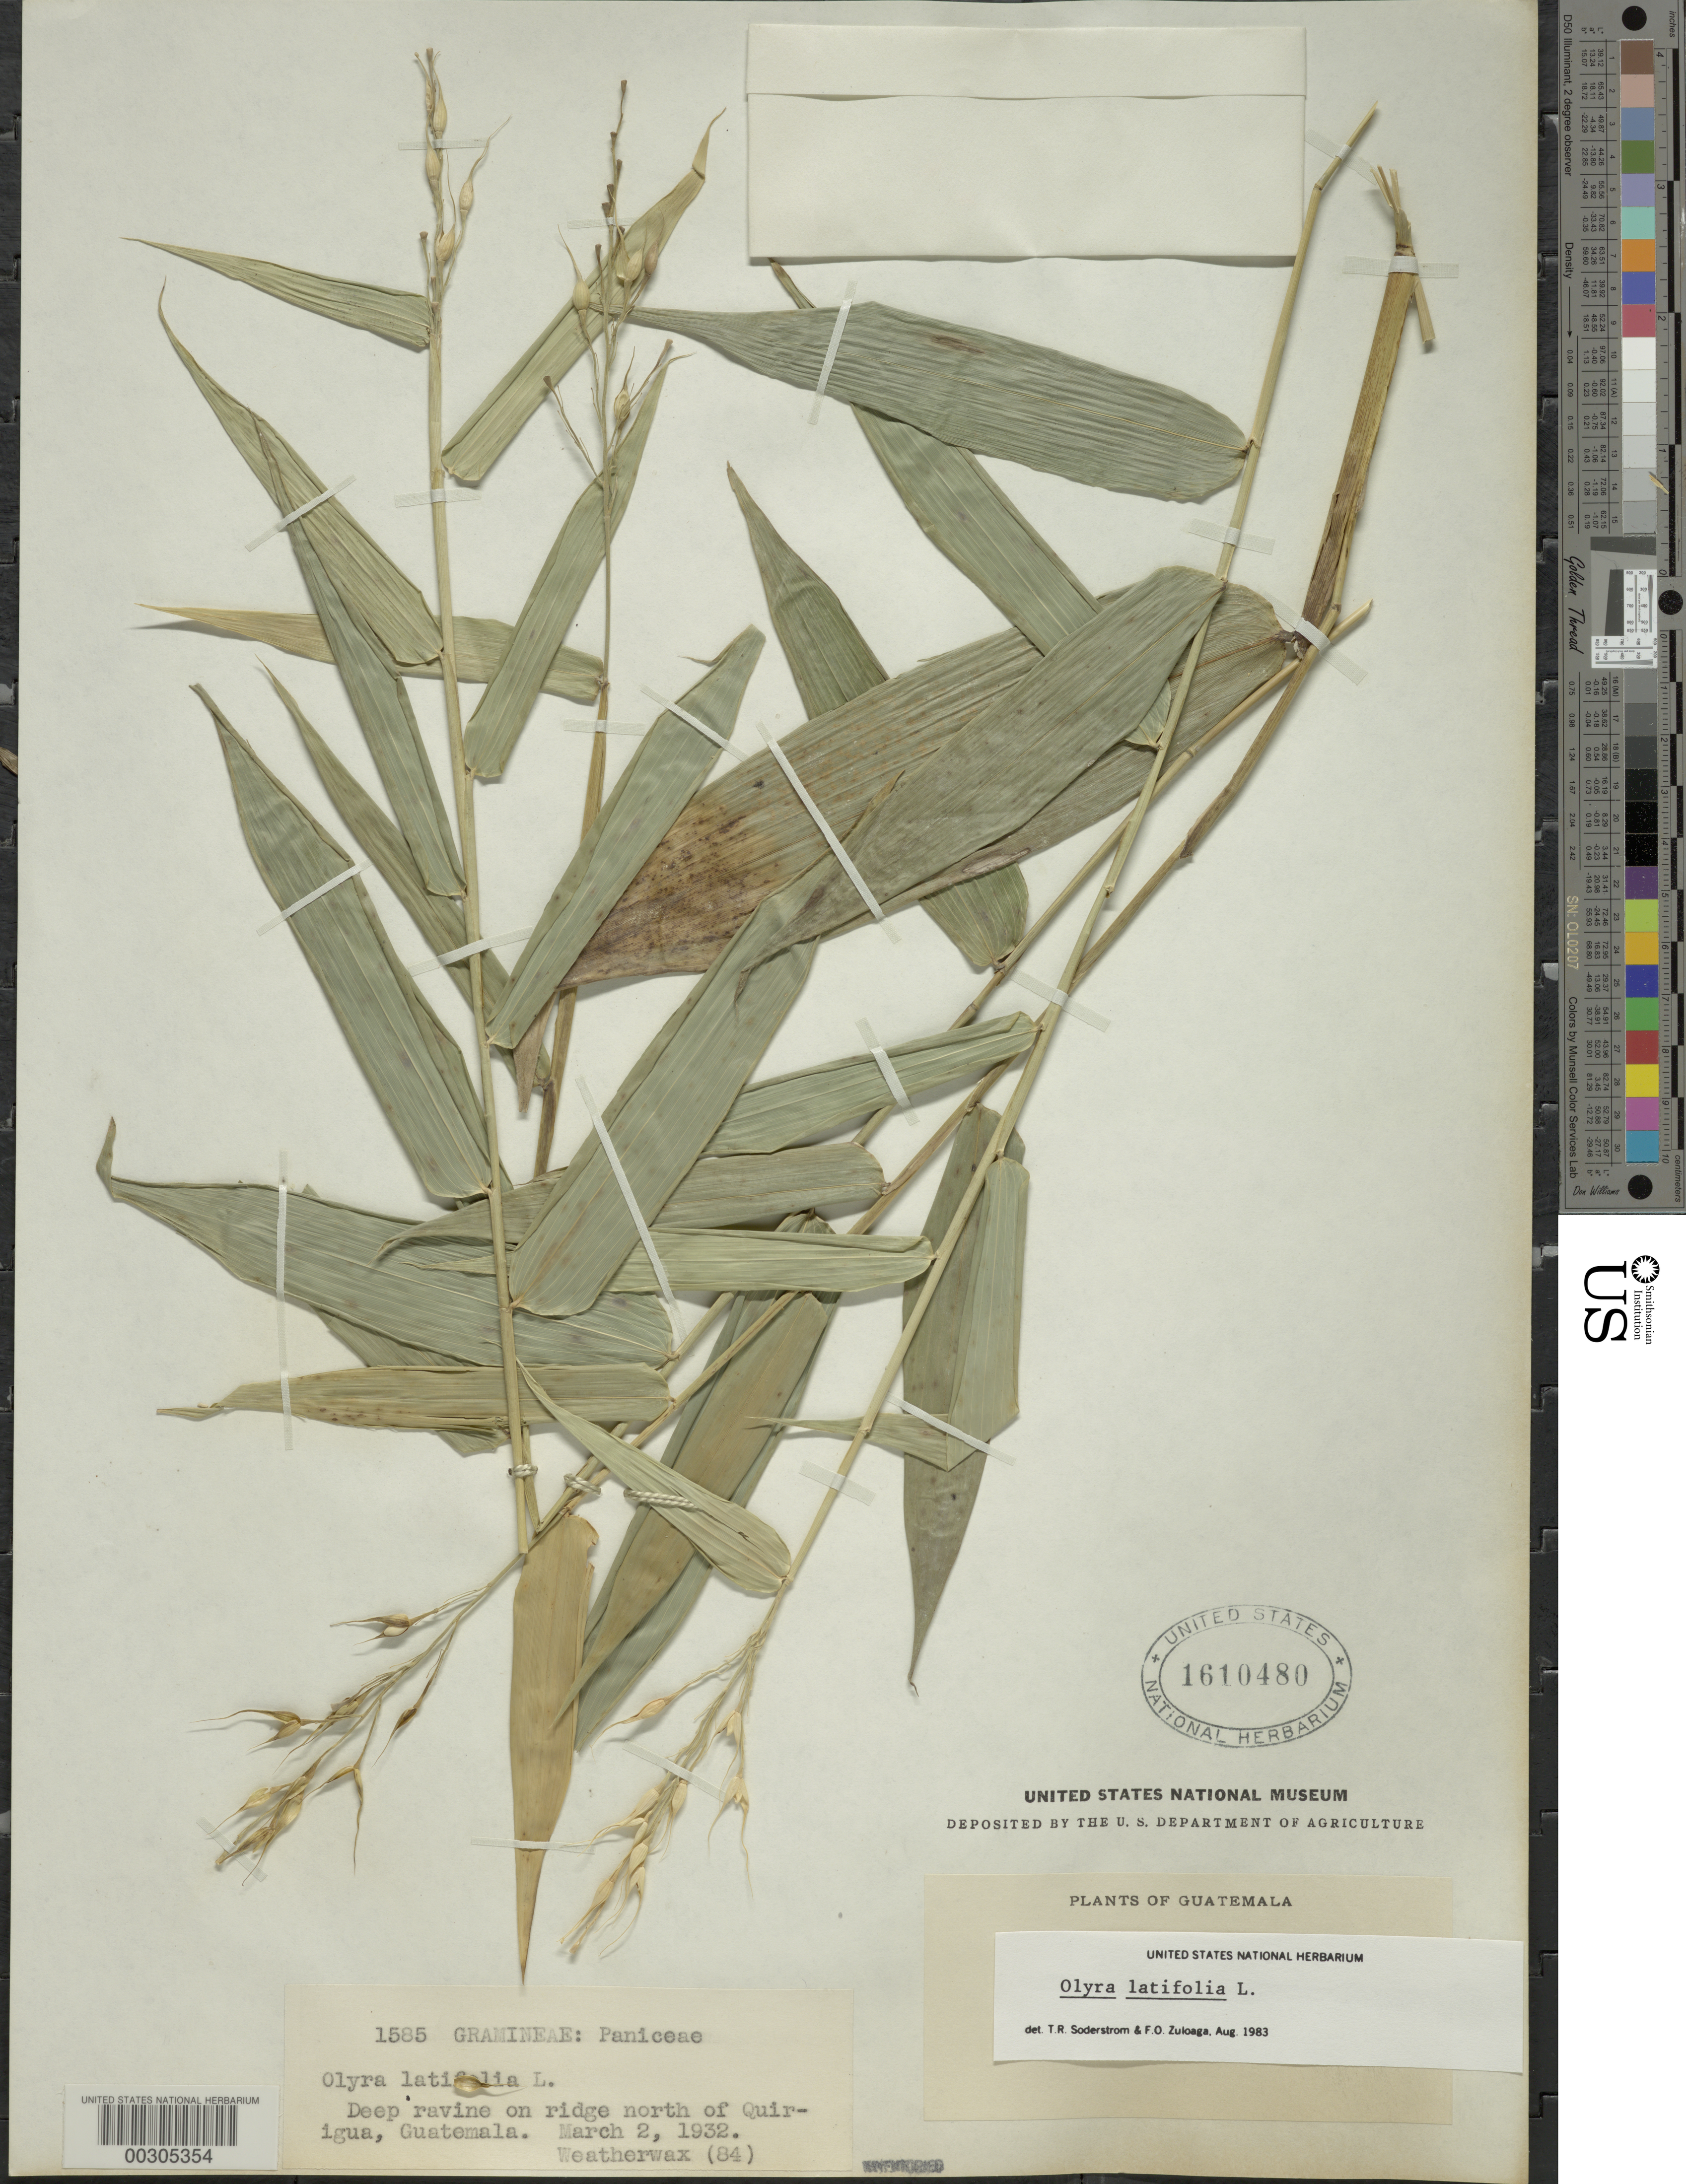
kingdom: Plantae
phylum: Tracheophyta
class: Liliopsida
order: Poales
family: Poaceae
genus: Olyra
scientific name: Olyra latifolia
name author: L.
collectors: -. Weatherwax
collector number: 1585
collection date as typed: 02 Mar 1932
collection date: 1932-03-02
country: Guatemala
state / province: Izabal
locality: Quiriguá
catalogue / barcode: US 1610480